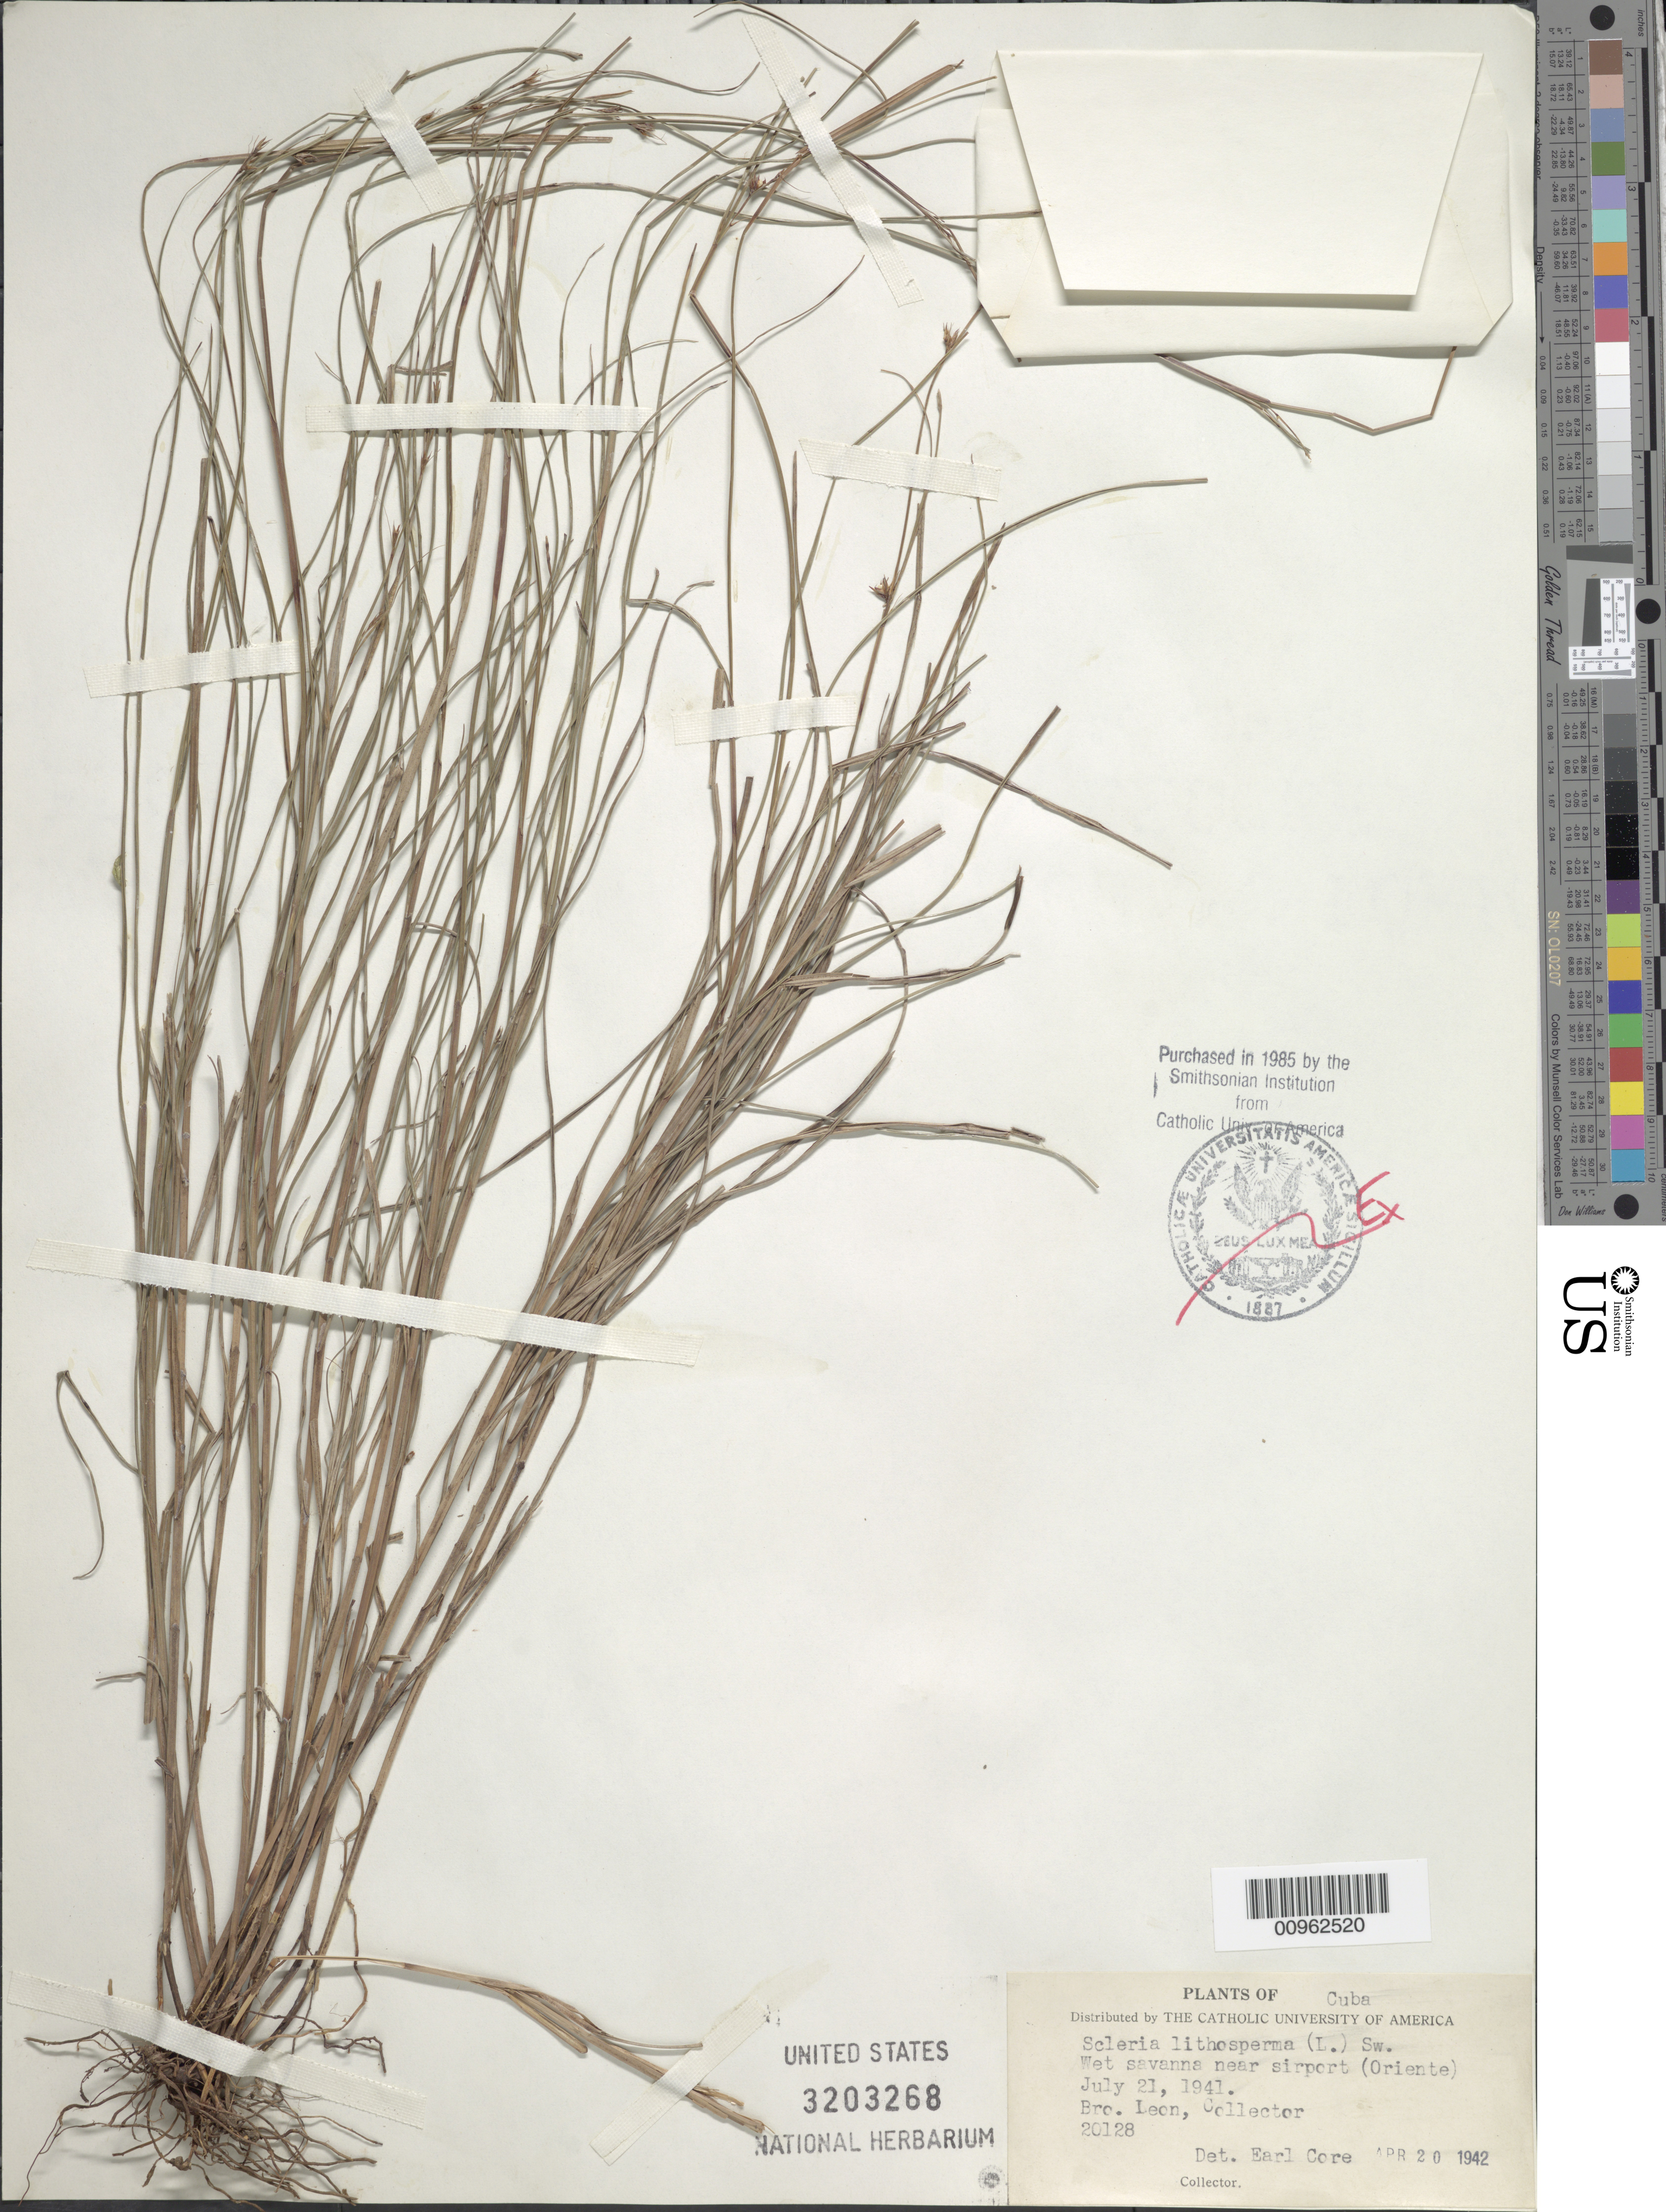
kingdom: Plantae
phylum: Tracheophyta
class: Liliopsida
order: Poales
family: Cyperaceae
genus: Scleria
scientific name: Scleria lithosperma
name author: (L.) Sw.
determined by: Core, E. L.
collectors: Bro. León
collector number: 20128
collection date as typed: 21 Jul 1941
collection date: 1941-07-21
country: Cuba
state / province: Oriente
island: Cuba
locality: Savanna near airport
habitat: Wet savanna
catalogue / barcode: US 3203268